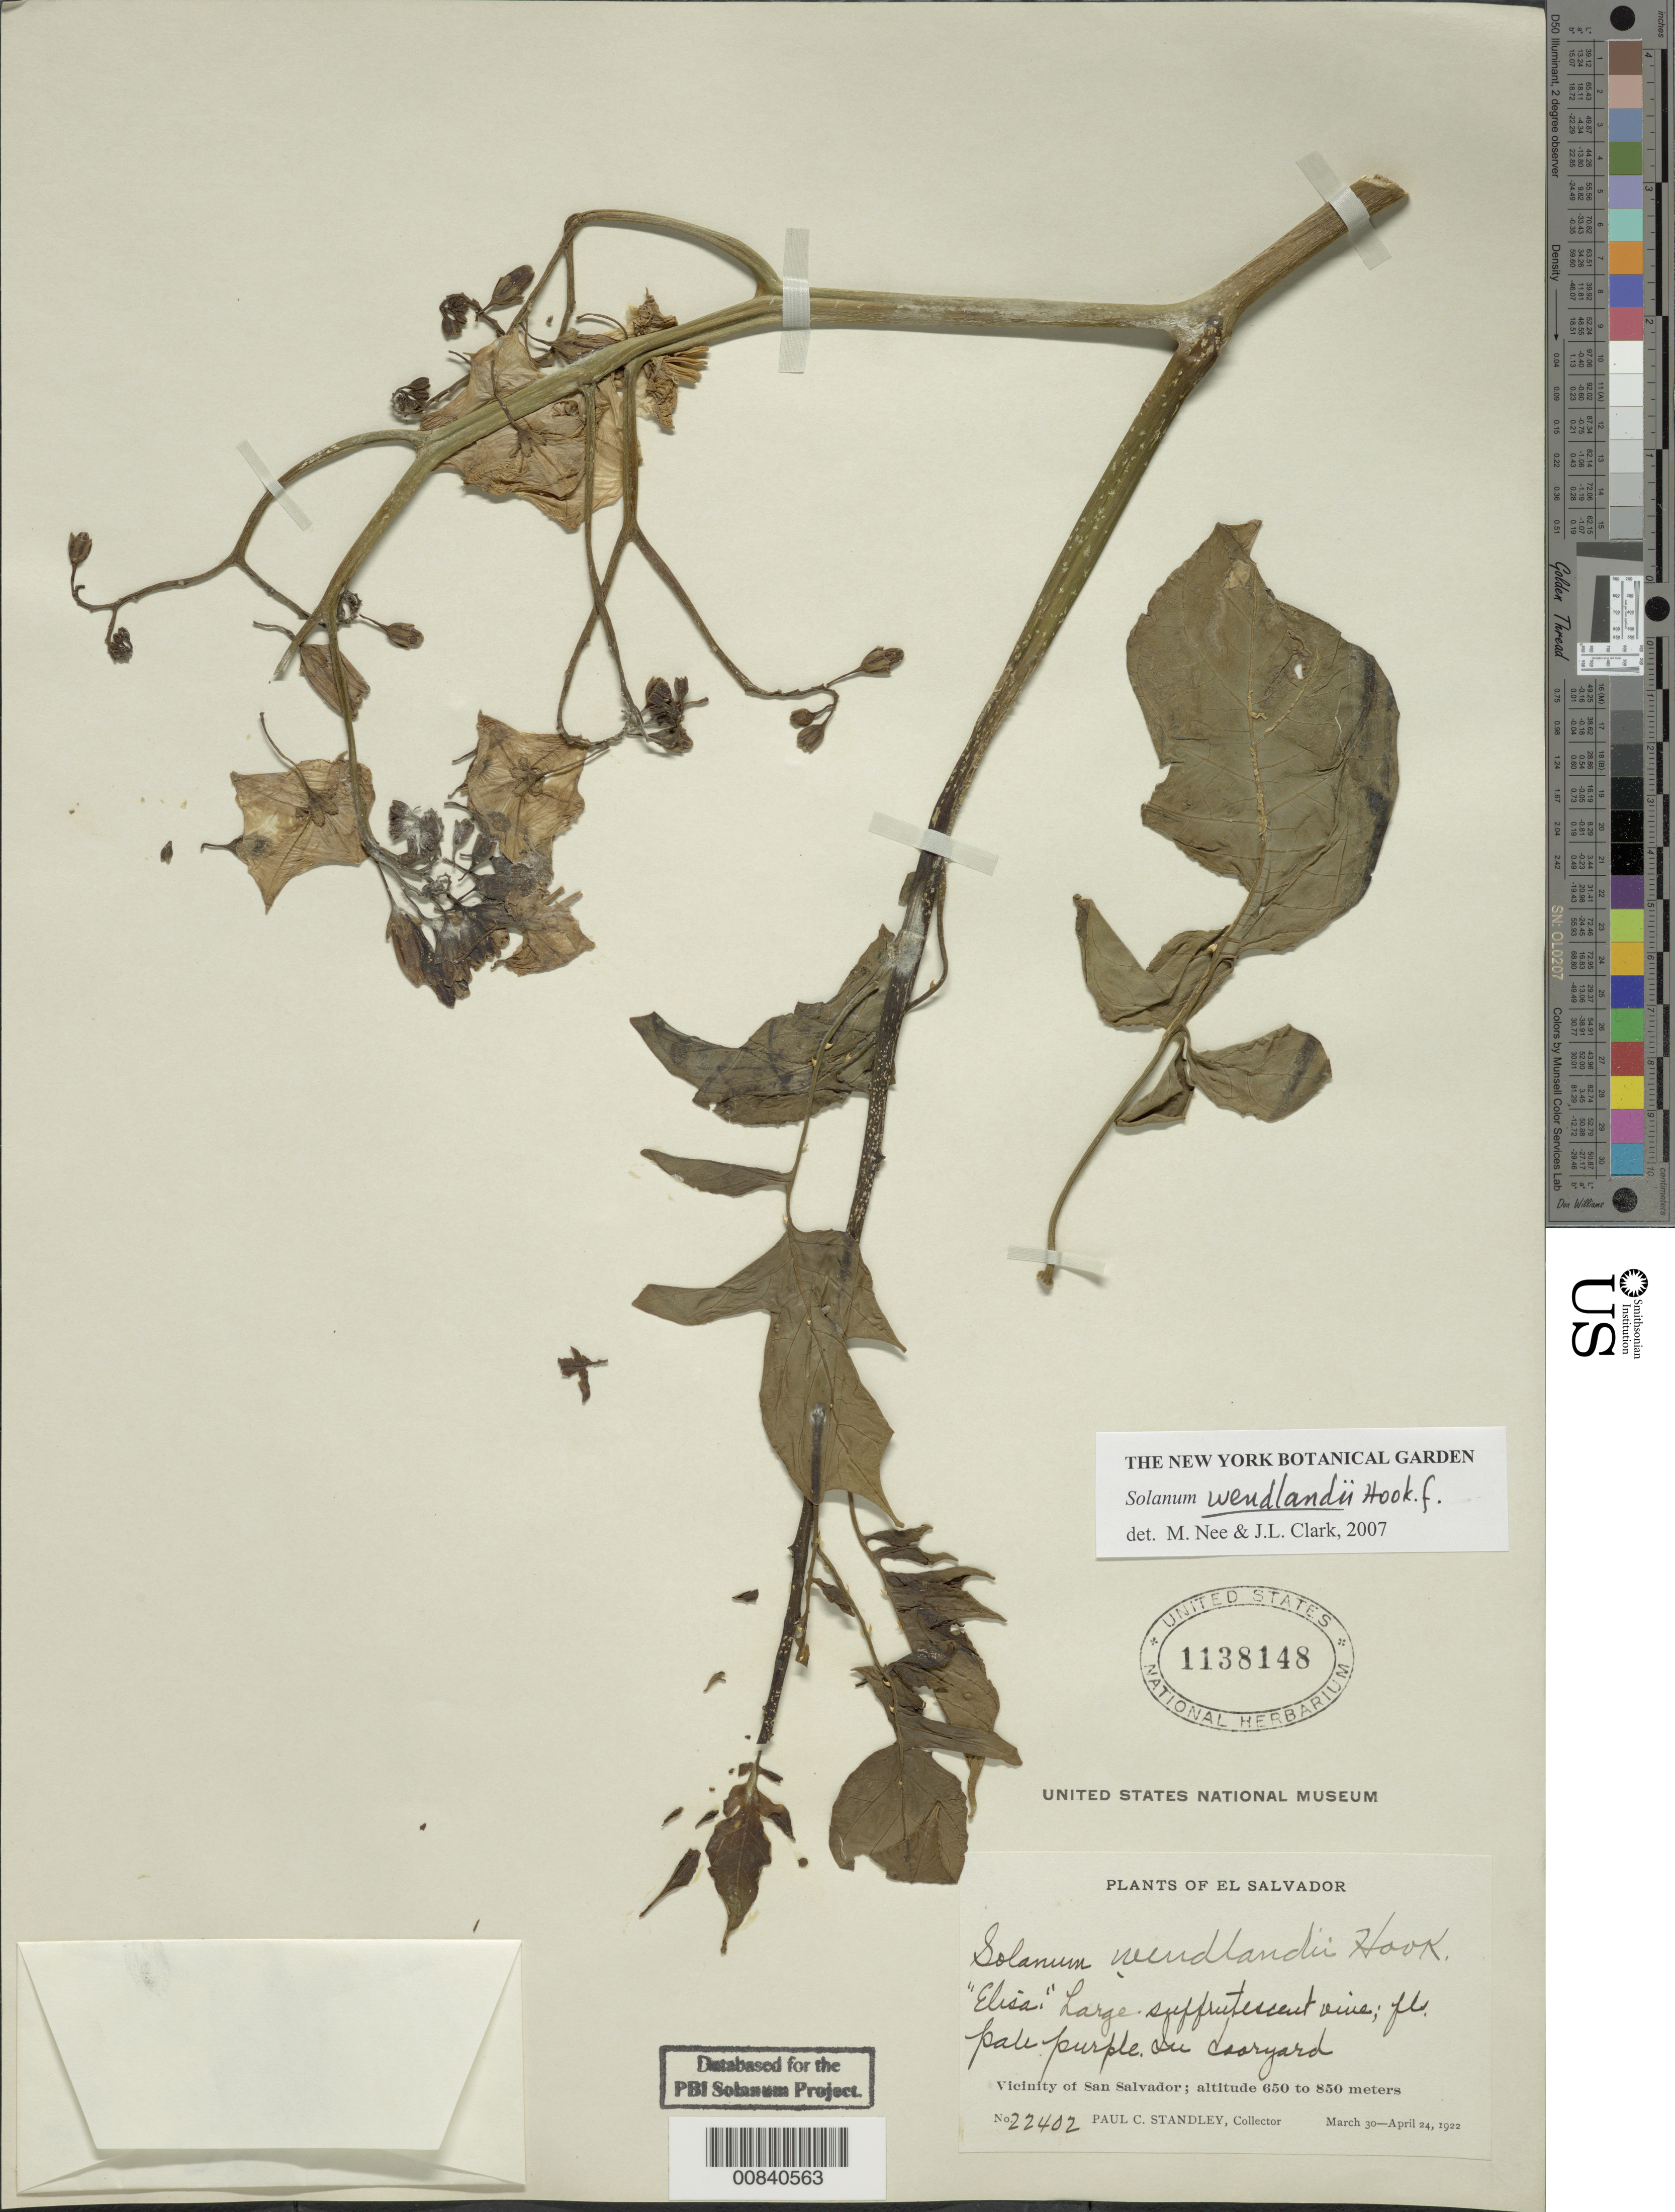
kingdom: Plantae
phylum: Tracheophyta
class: Magnoliopsida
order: Solanales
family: Solanaceae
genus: Solanum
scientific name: Solanum wendlandii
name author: Hook. f.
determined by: Clark, J. L., (SEL), The Marie Selby Botanical Garden (UNITED STATES)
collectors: P. C. Standley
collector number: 22402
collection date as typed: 30 Mar 1922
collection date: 1922-03-30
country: El Salvador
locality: Vicinity of San Salvador.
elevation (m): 650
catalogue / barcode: US 1138148